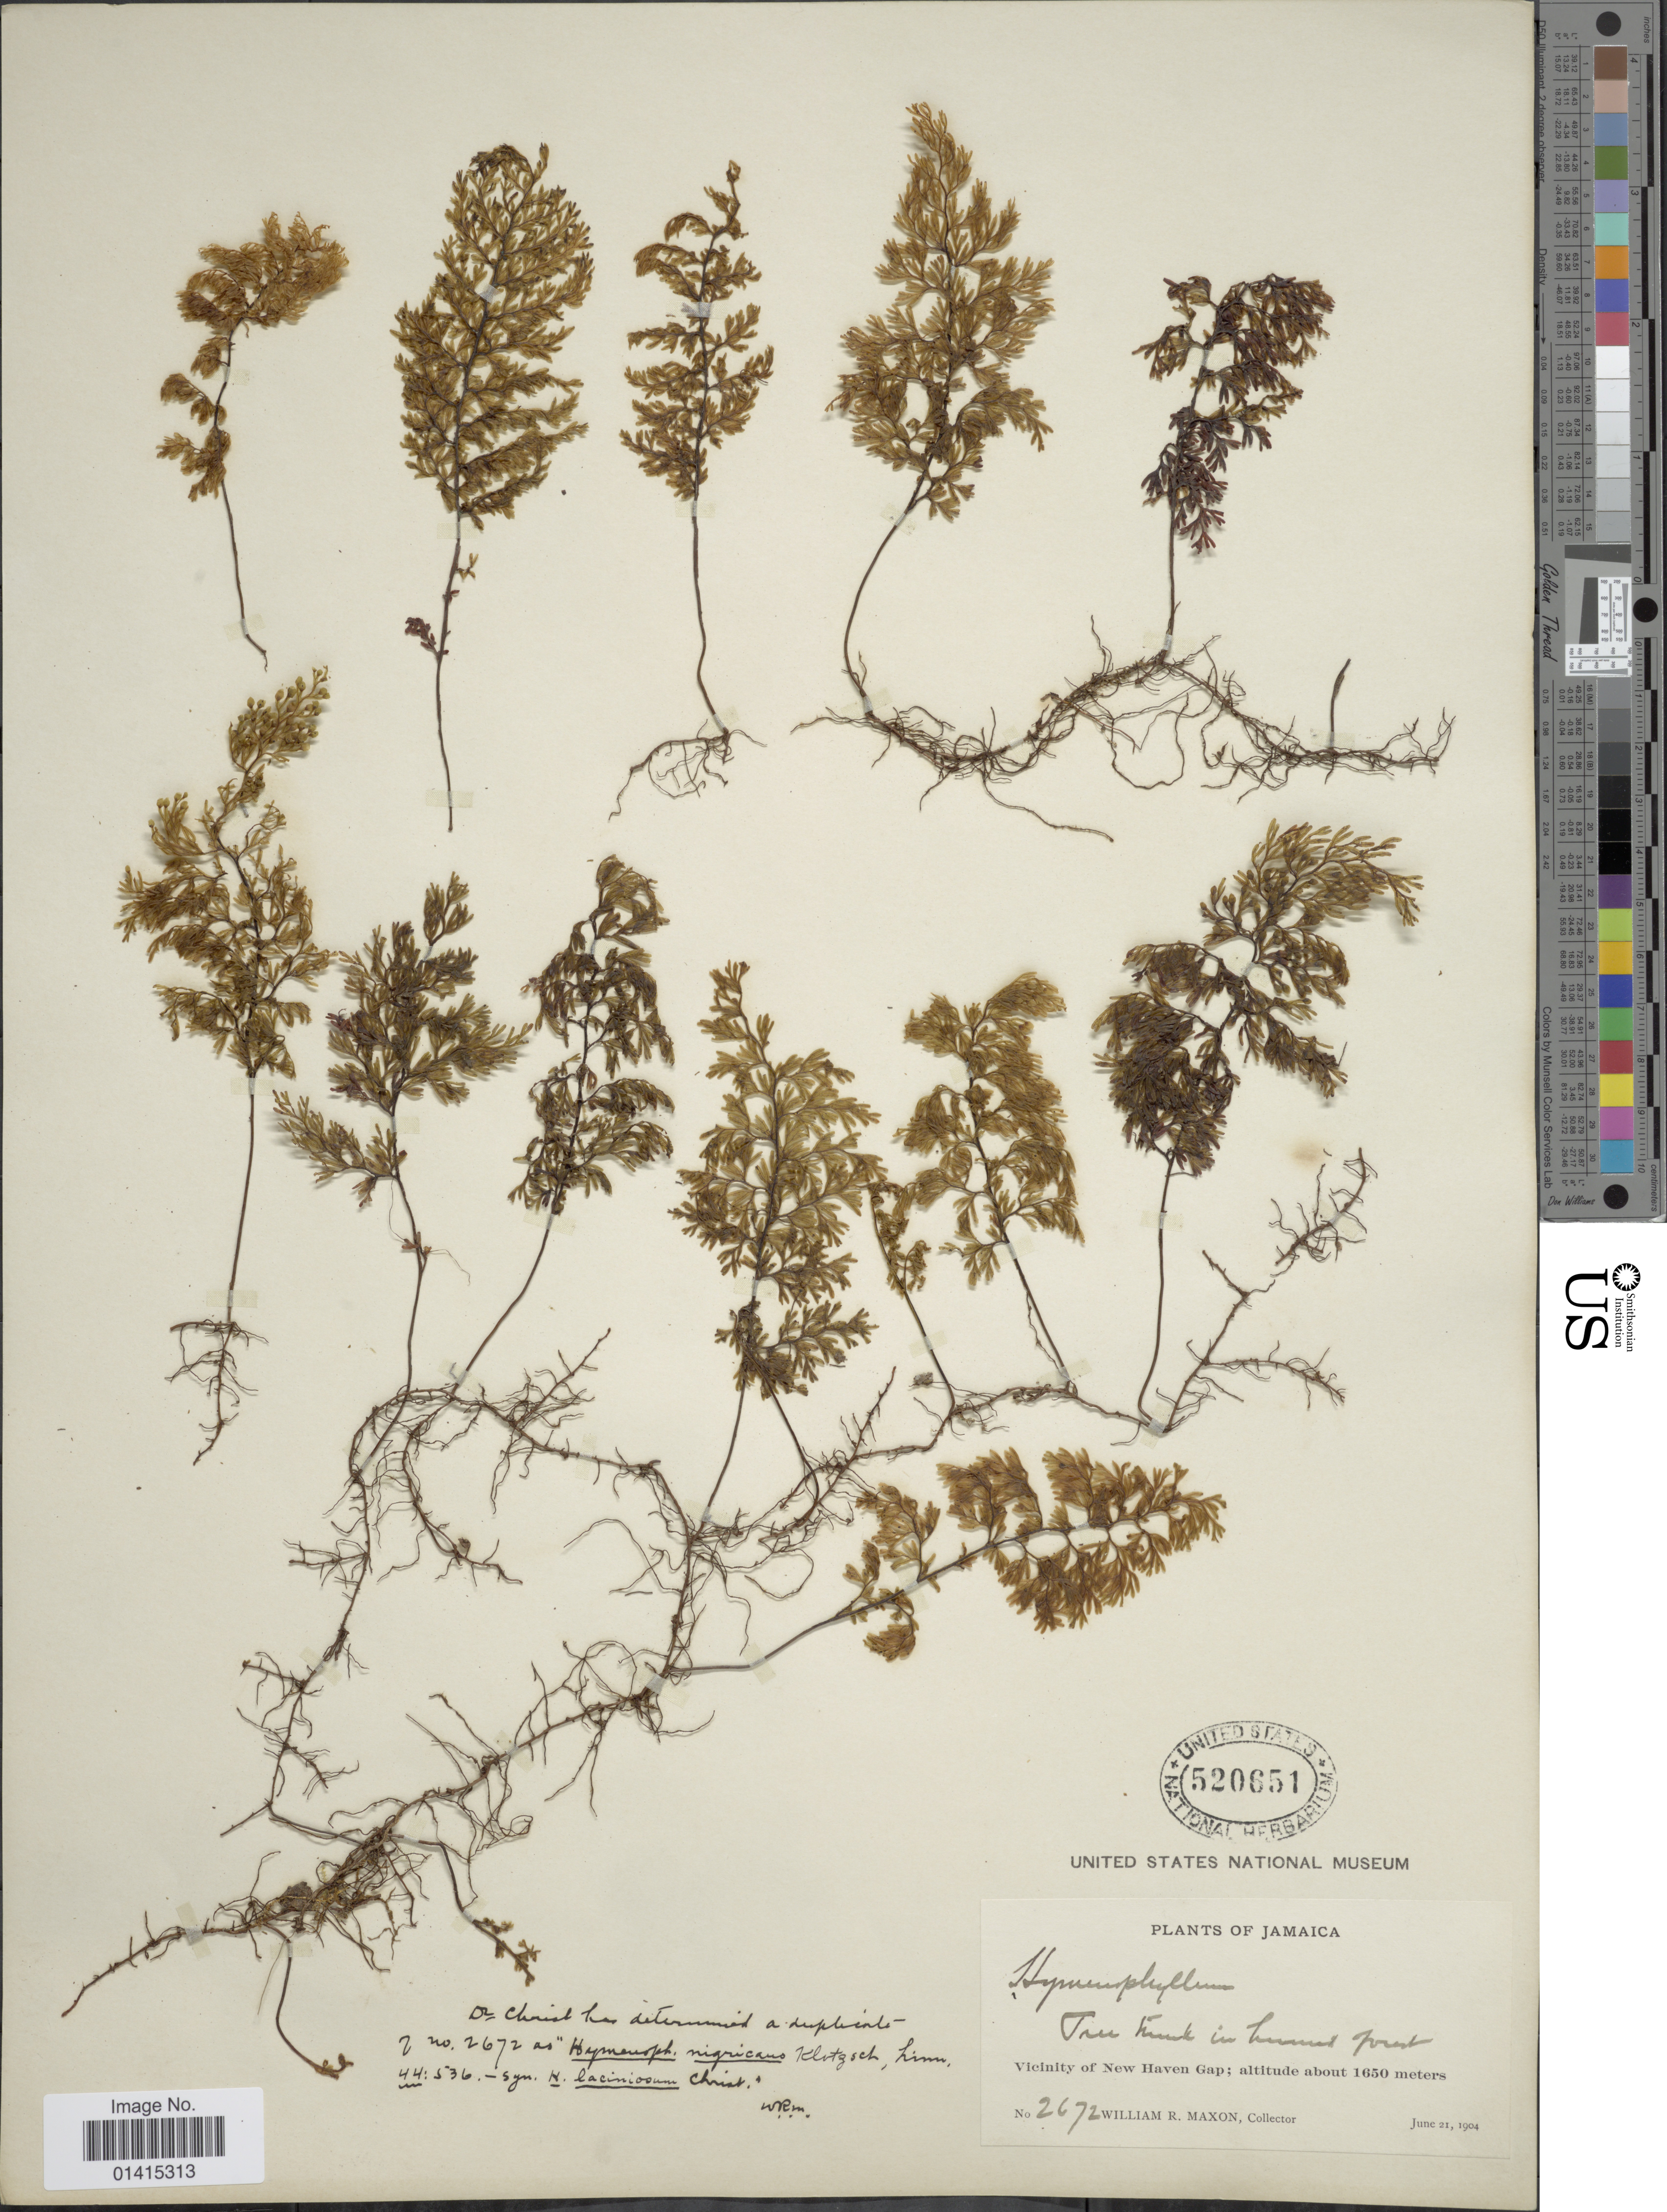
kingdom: Plantae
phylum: Tracheophyta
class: Polypodiopsida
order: Hymenophyllales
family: Hymenophyllaceae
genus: Hymenophyllum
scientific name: Hymenophyllum polyanthos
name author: (Sw.) Sw.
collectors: W. R. Maxon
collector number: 2672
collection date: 1904-06-21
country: Jamaica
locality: Vicinity of New Haven Gap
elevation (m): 1650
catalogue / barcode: US 520651